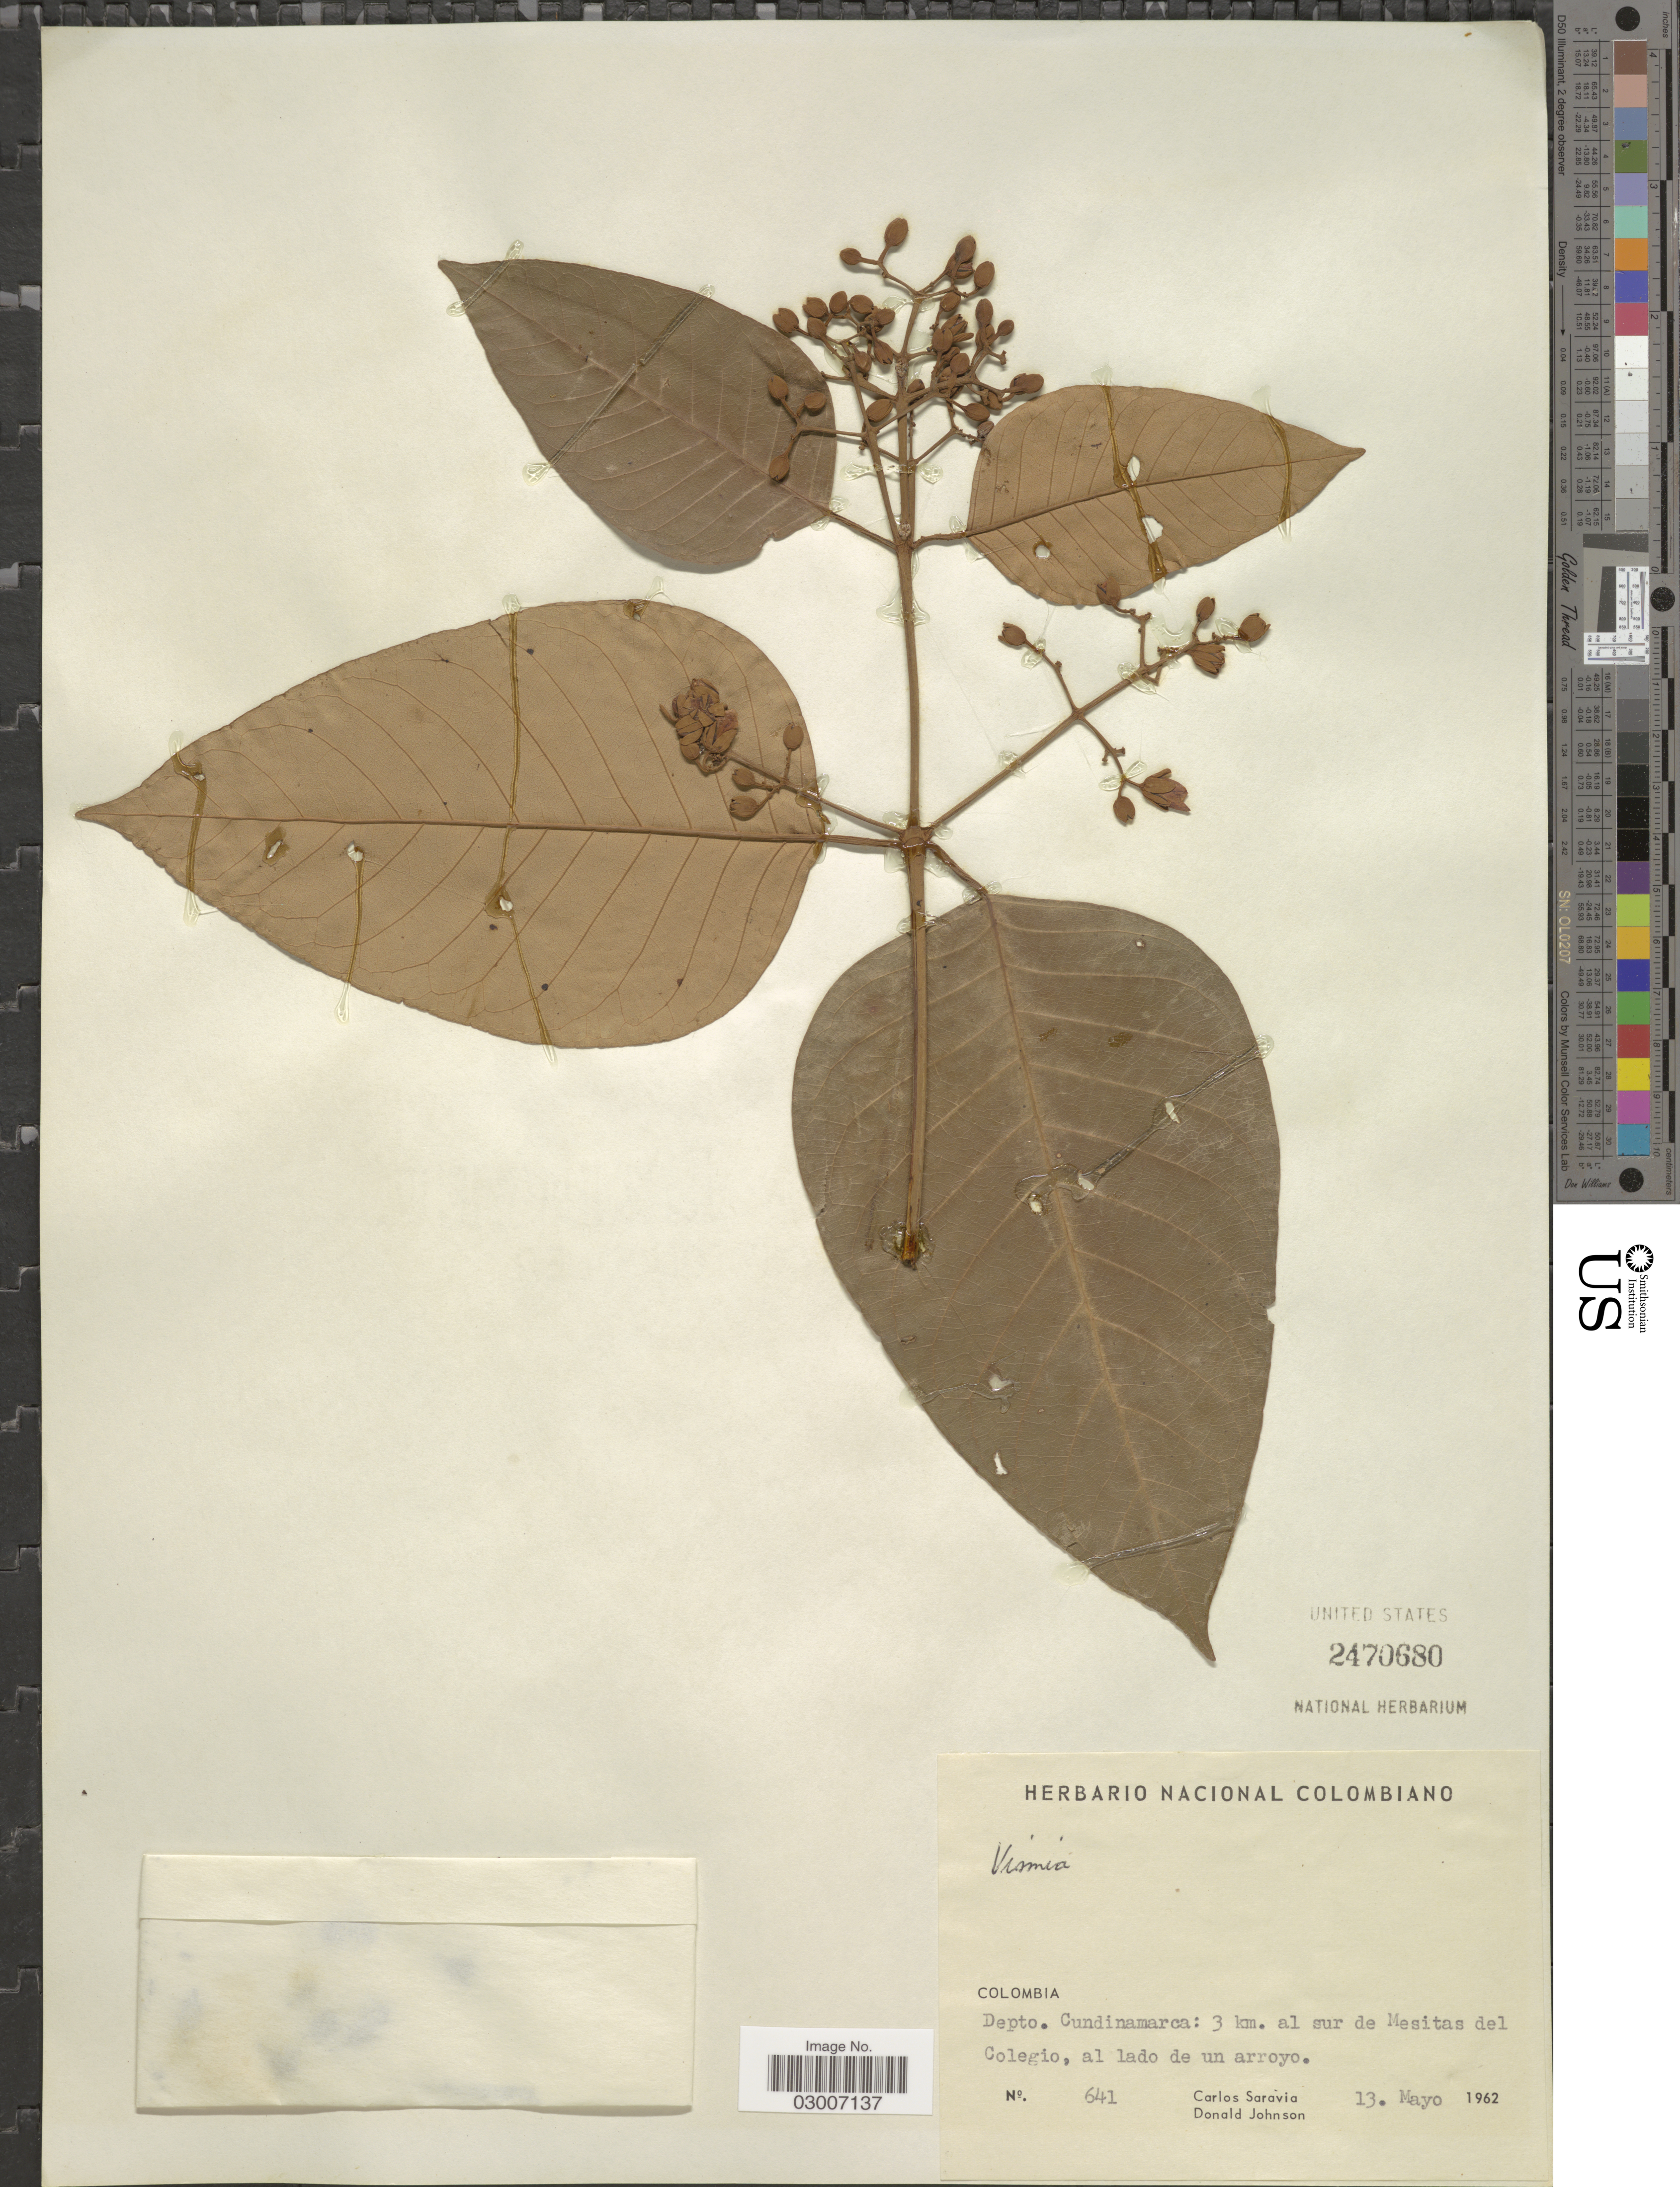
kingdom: Plantae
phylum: Tracheophyta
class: Magnoliopsida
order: Malpighiales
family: Hypericaceae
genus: Vismia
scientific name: Vismia sp.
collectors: C. Saravia & D. Johnson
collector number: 641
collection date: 1962-05-13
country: Colombia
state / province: Cundinamarca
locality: Depto. Cundinamarca: 3 km. al sur de Mesitas del Colegio, al lado de un arroyo.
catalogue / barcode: US 2470680